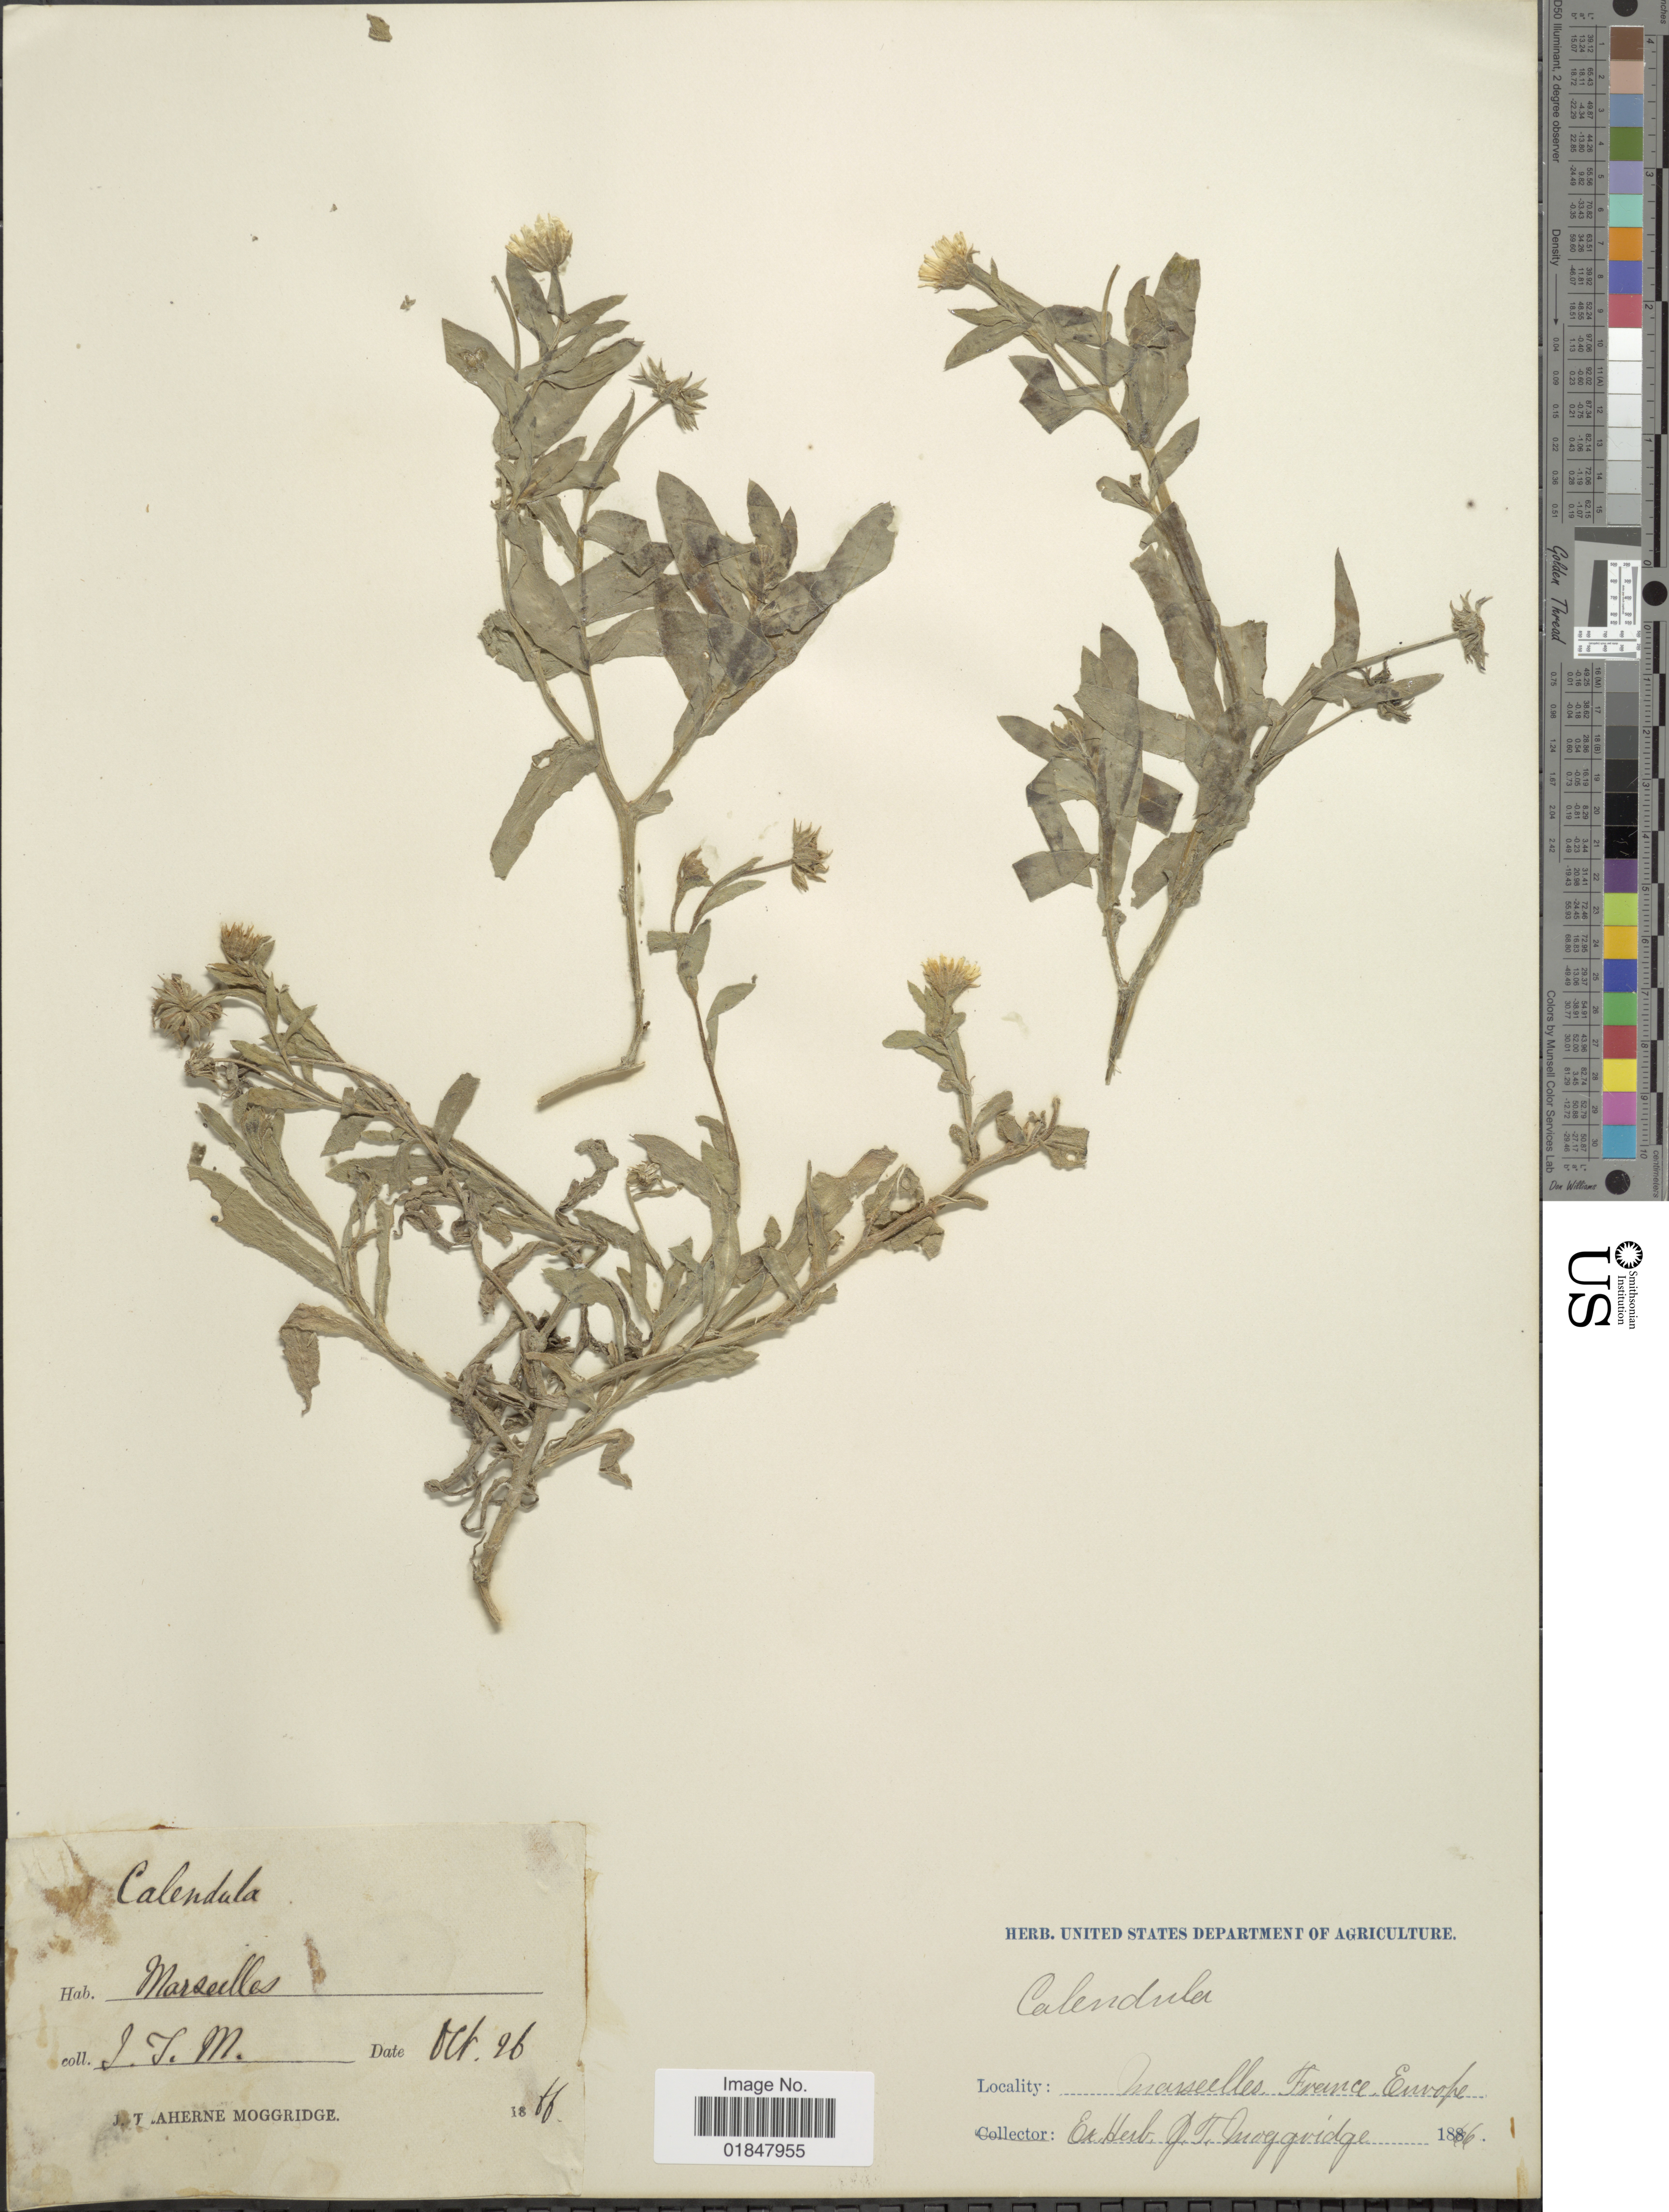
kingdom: Plantae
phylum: Tracheophyta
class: Magnoliopsida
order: Asterales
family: Asteraceae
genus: Calendula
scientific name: Calendula sp.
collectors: J. T. Moggridge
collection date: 1866-10-26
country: France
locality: Marseillos [interpreted]